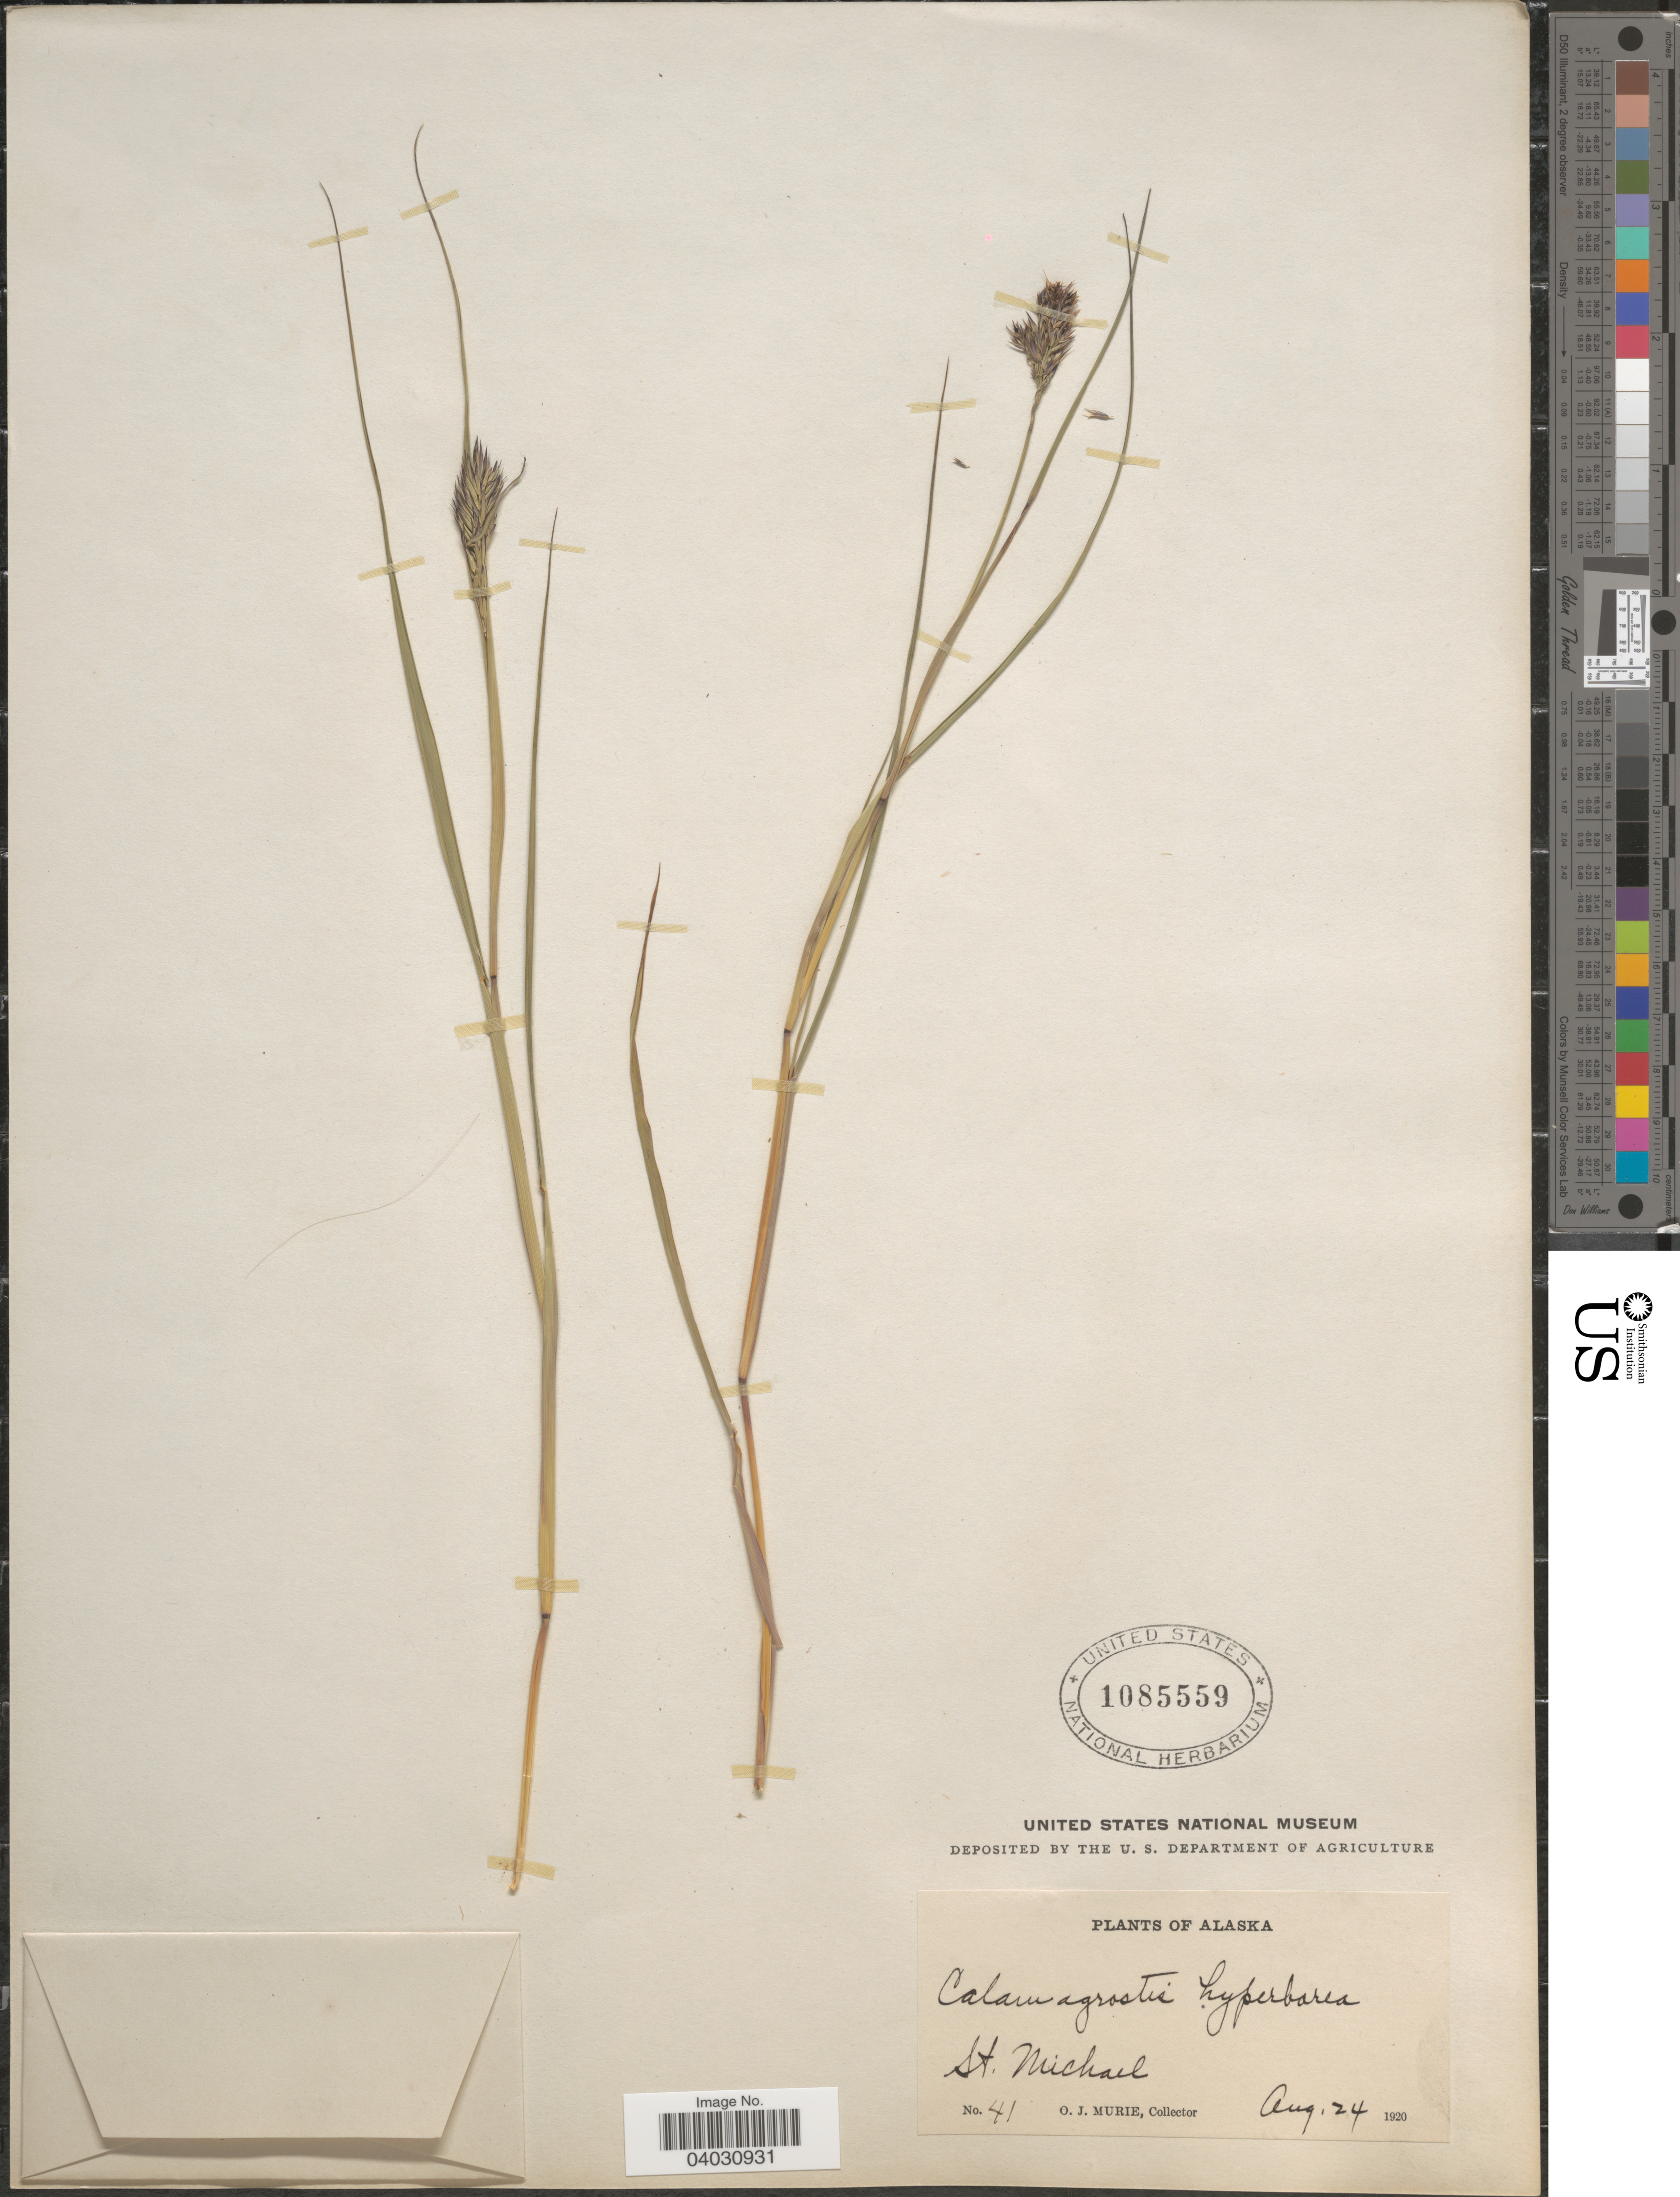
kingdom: Plantae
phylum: Tracheophyta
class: Liliopsida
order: Poales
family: Poaceae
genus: Calamagrostis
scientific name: Calamagrostis sp.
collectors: O. Murie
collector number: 41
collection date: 1920-08-24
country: United States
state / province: Alaska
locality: St. Michael.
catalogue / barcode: US 1085559